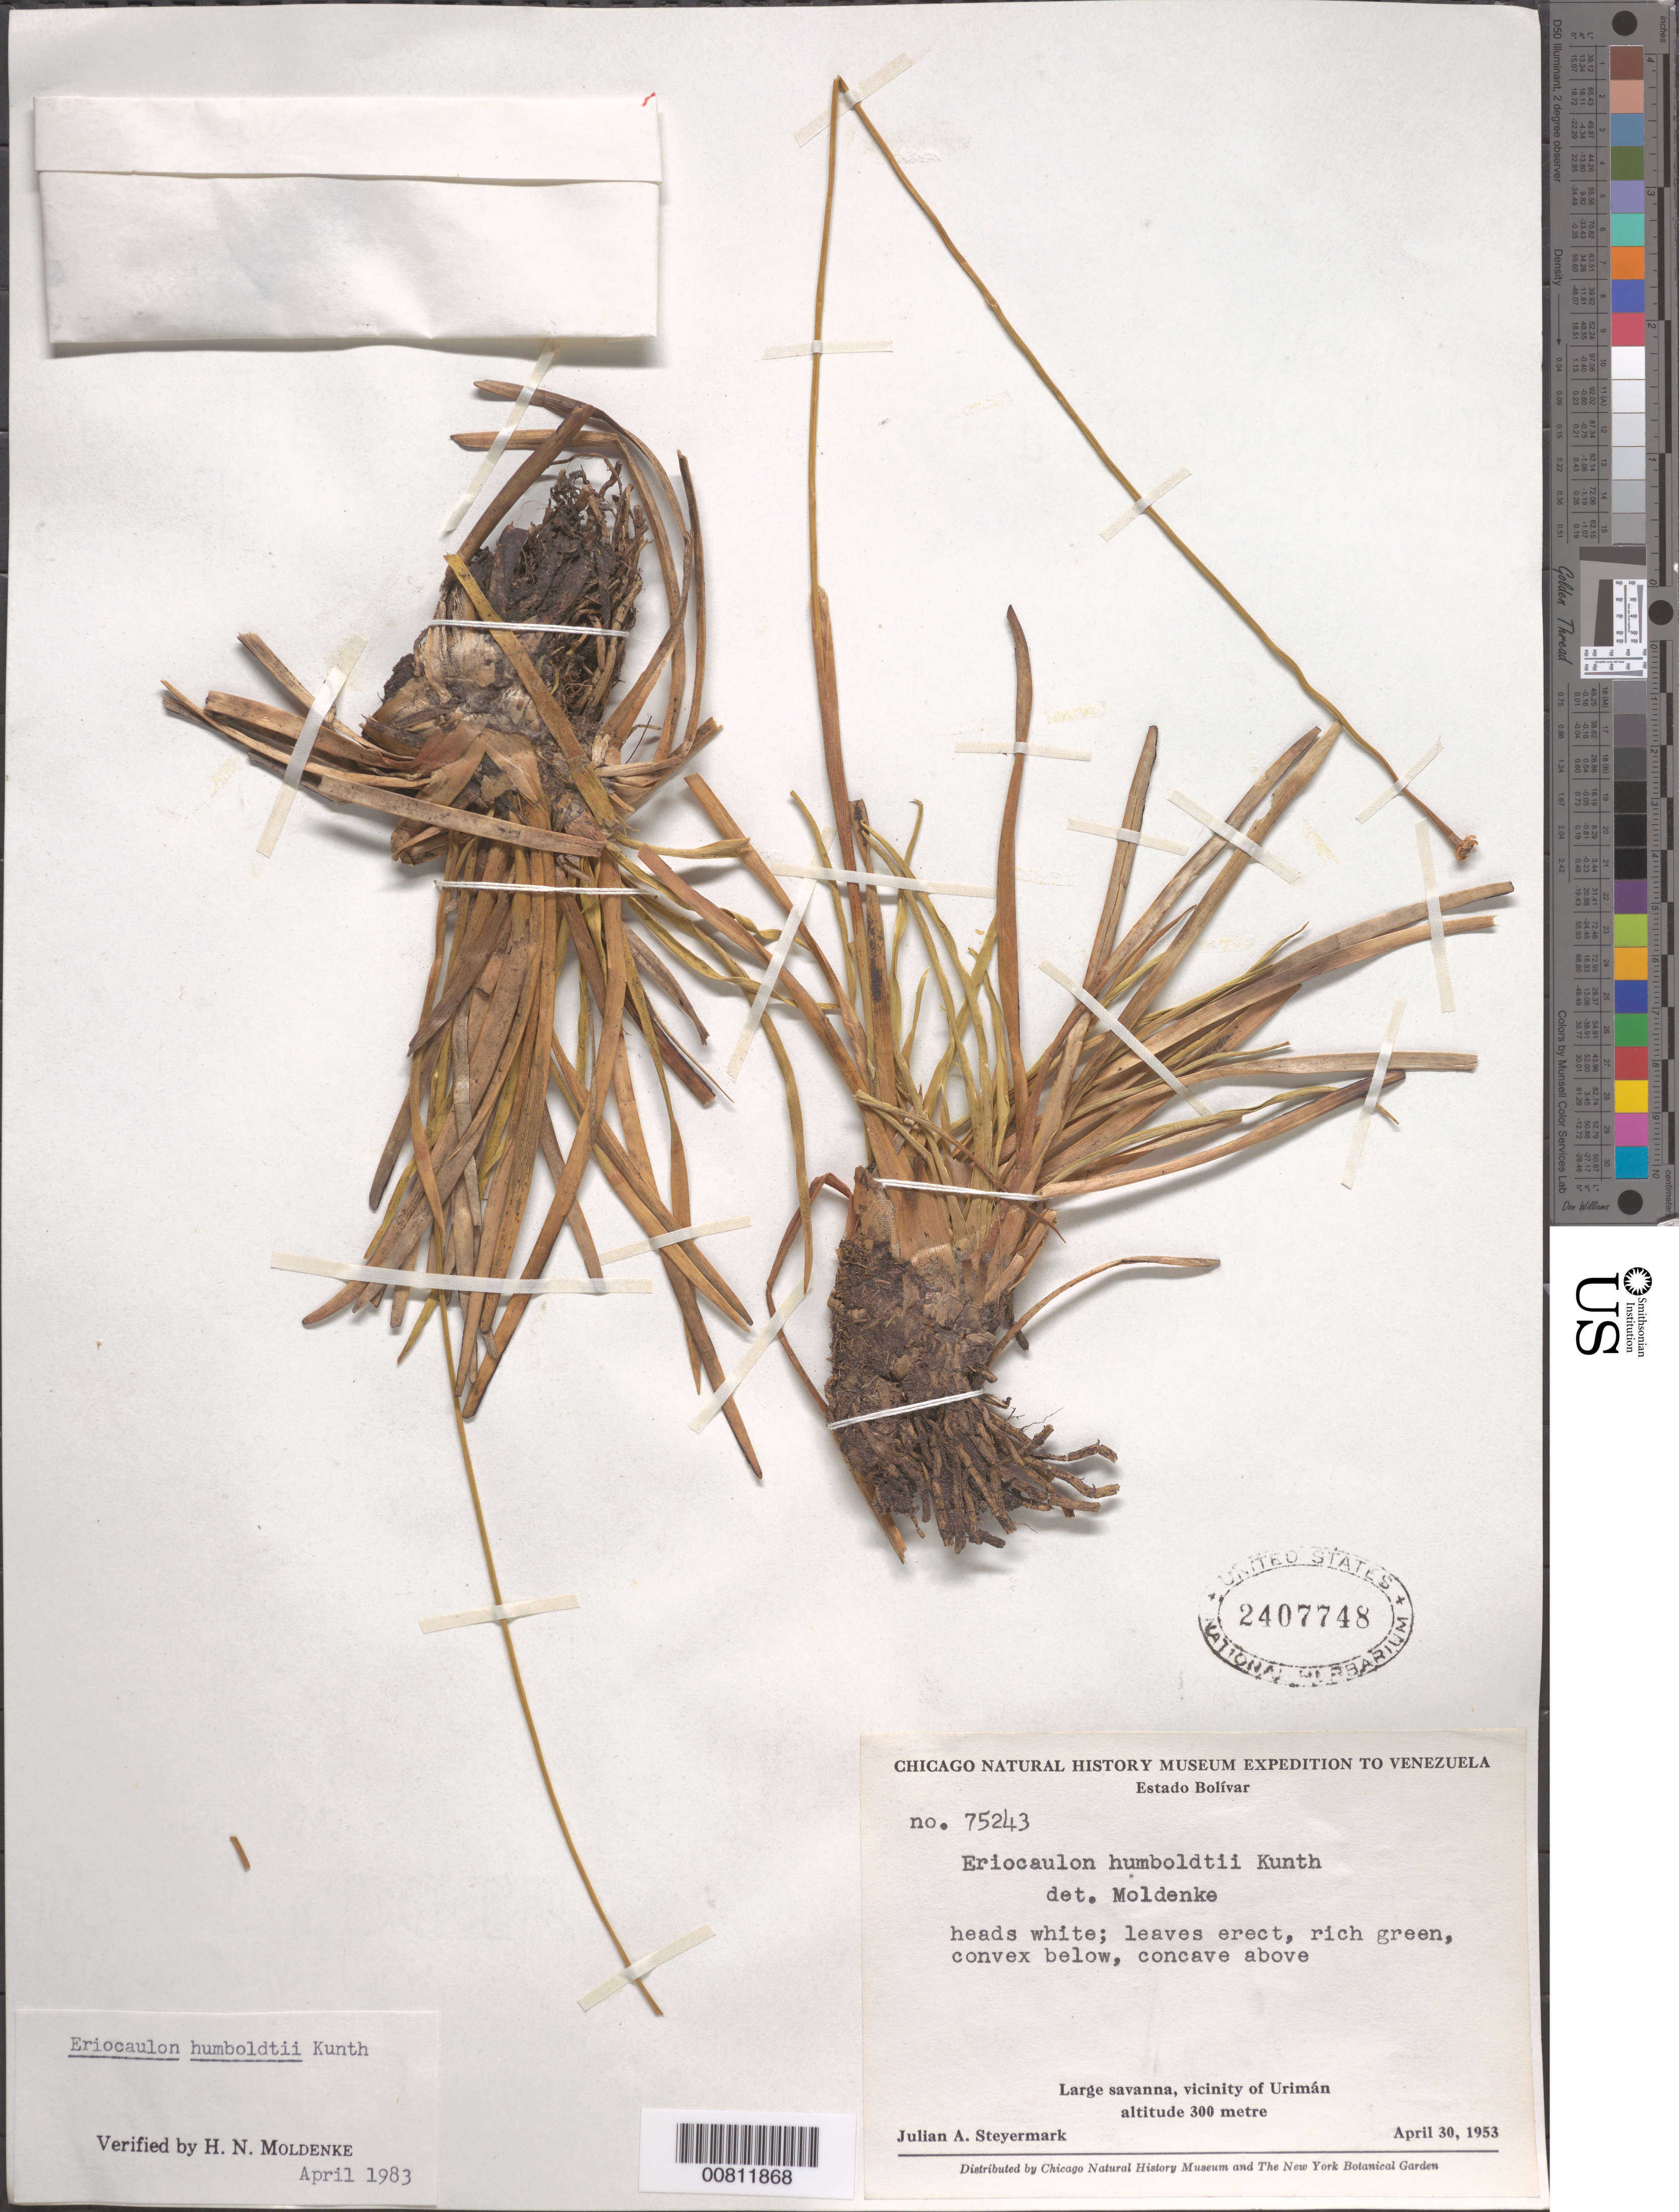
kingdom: Plantae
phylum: Tracheophyta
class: Liliopsida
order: Poales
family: Eriocaulaceae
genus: Eriocaulon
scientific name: Eriocaulon humboldtii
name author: Kunth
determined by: Moldenke, H. N.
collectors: J. Steyermark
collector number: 75243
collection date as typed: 30-Apr-53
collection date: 1953-04-30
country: Venezuela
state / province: Bolívar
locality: Urimán, vicinity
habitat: Large savanna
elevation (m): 300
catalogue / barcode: US 2407748